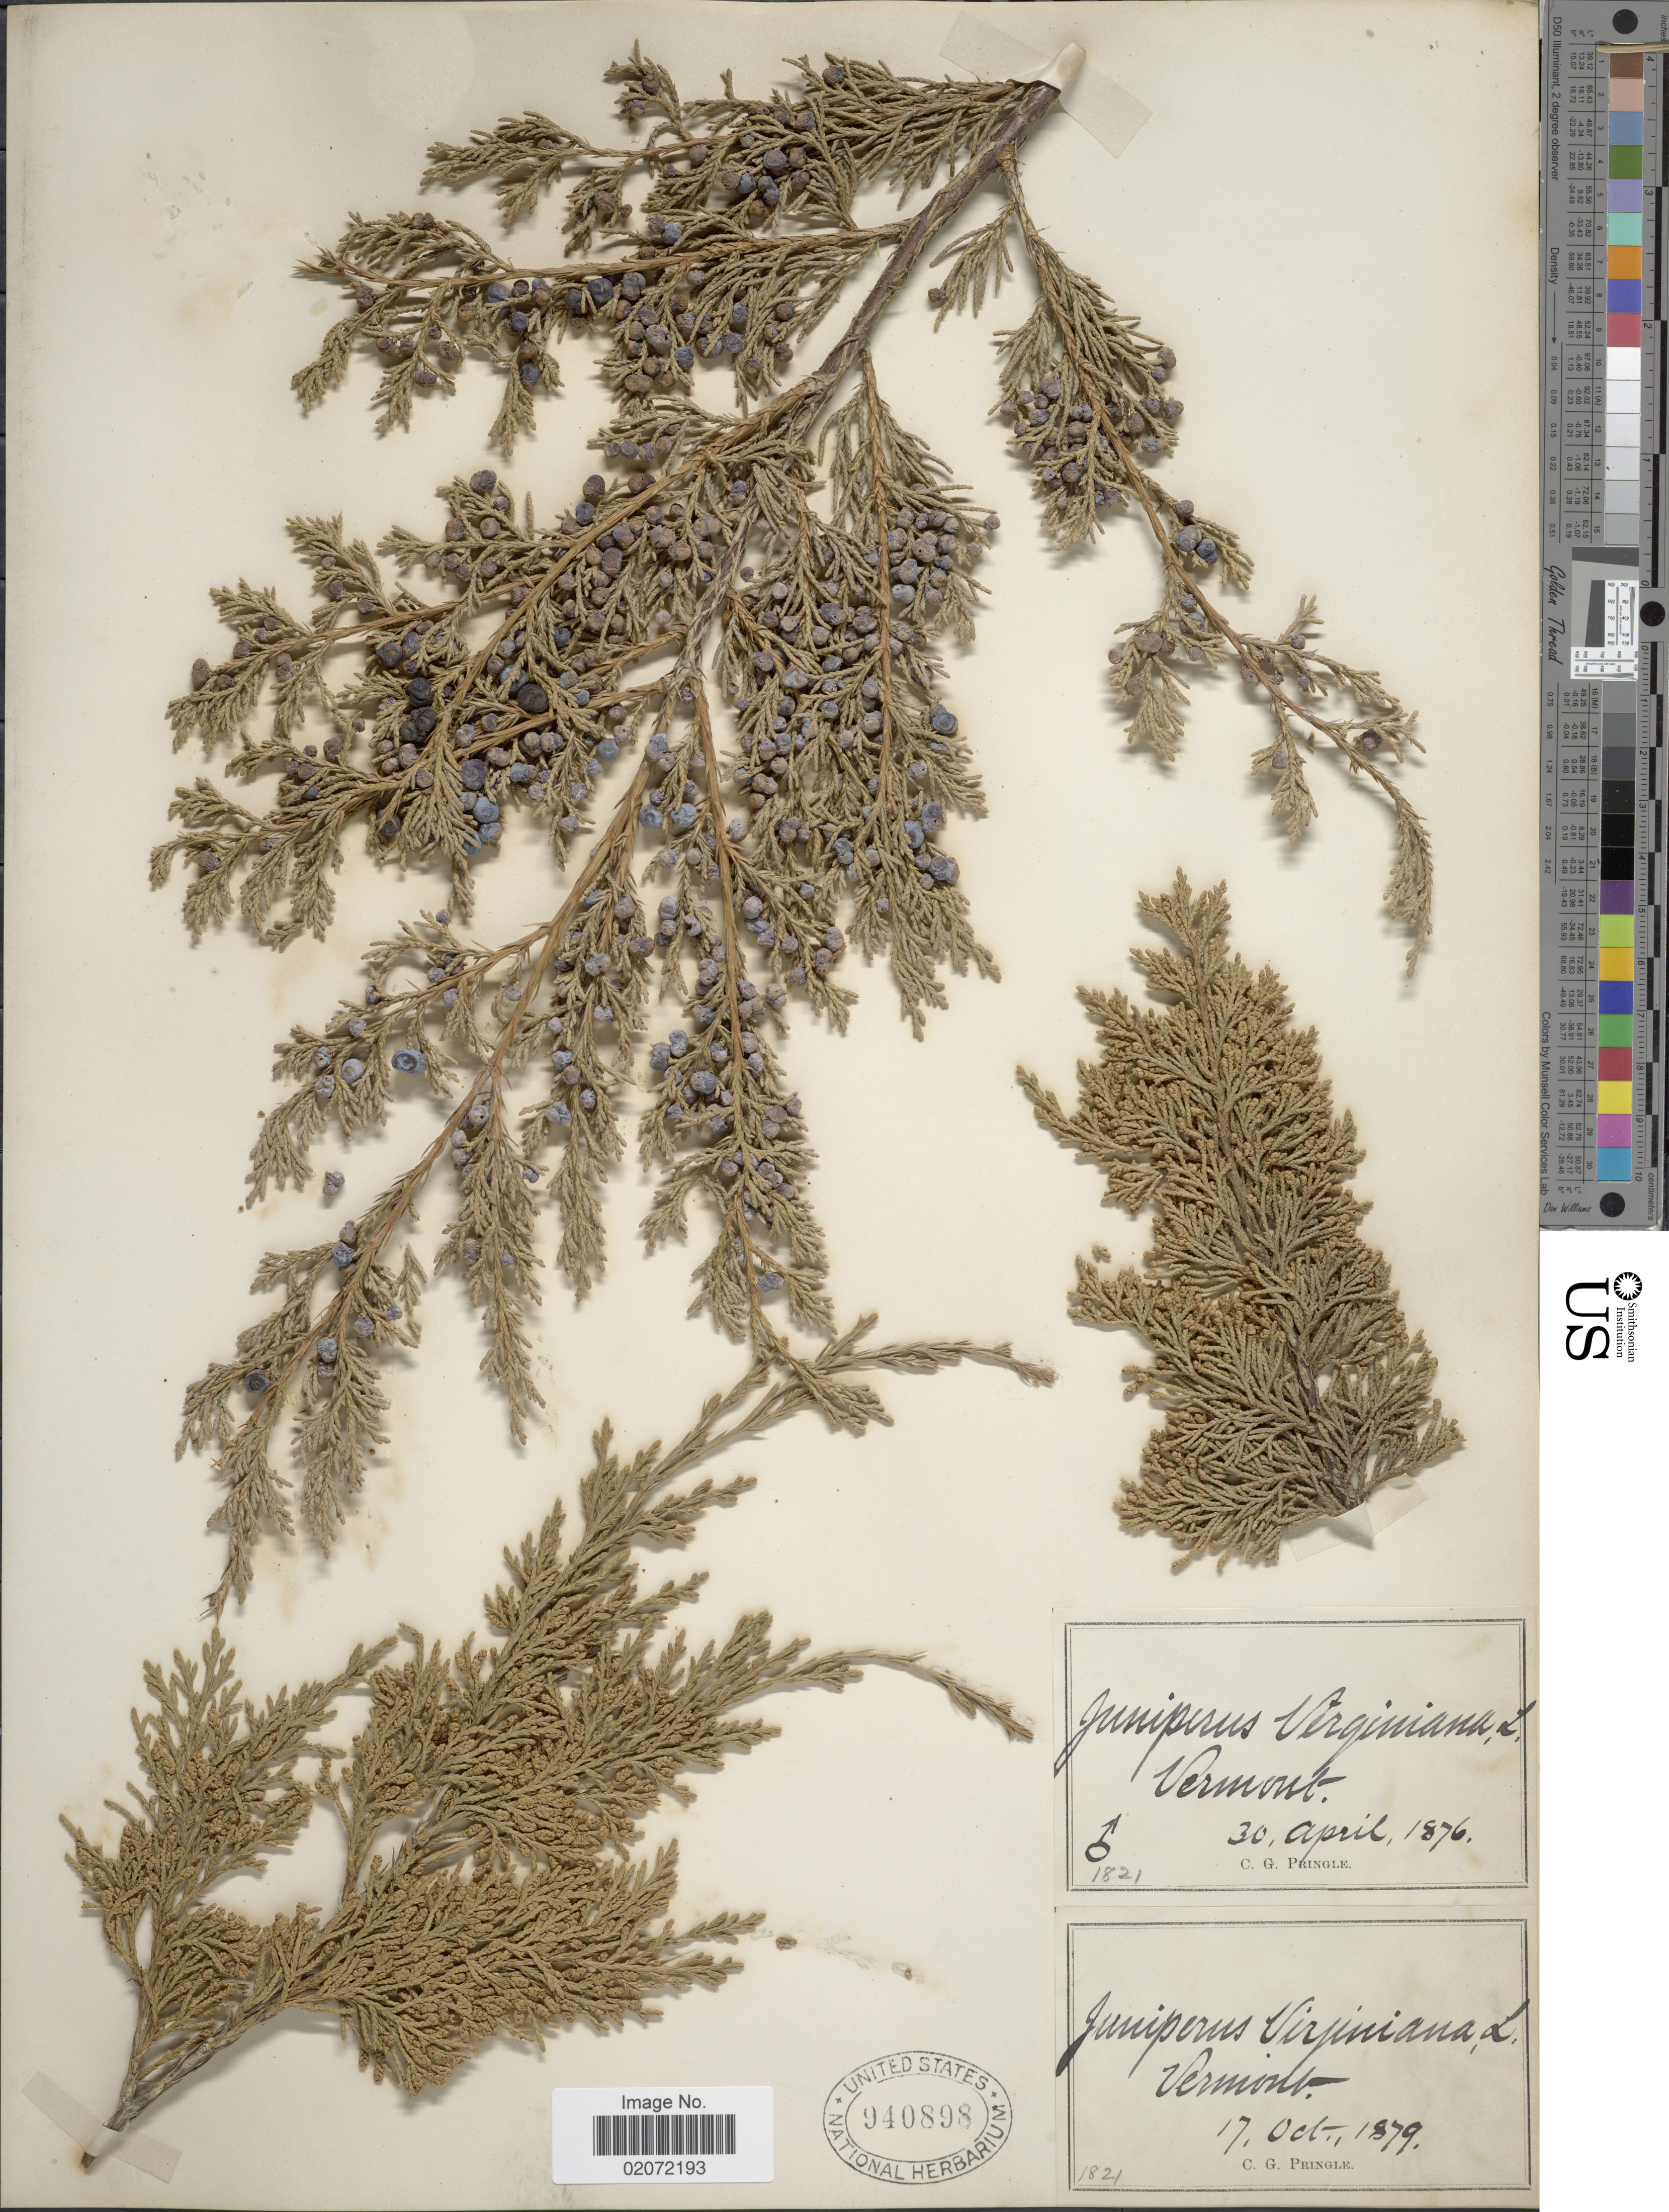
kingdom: Plantae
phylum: Tracheophyta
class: Pinopsida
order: Pinales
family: Cupressaceae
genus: Juniperus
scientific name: Juniperus virginiana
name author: L.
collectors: C. G. Pringle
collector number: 1821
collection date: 1879-10-17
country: United States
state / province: Vermont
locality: Vermont.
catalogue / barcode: US 940898